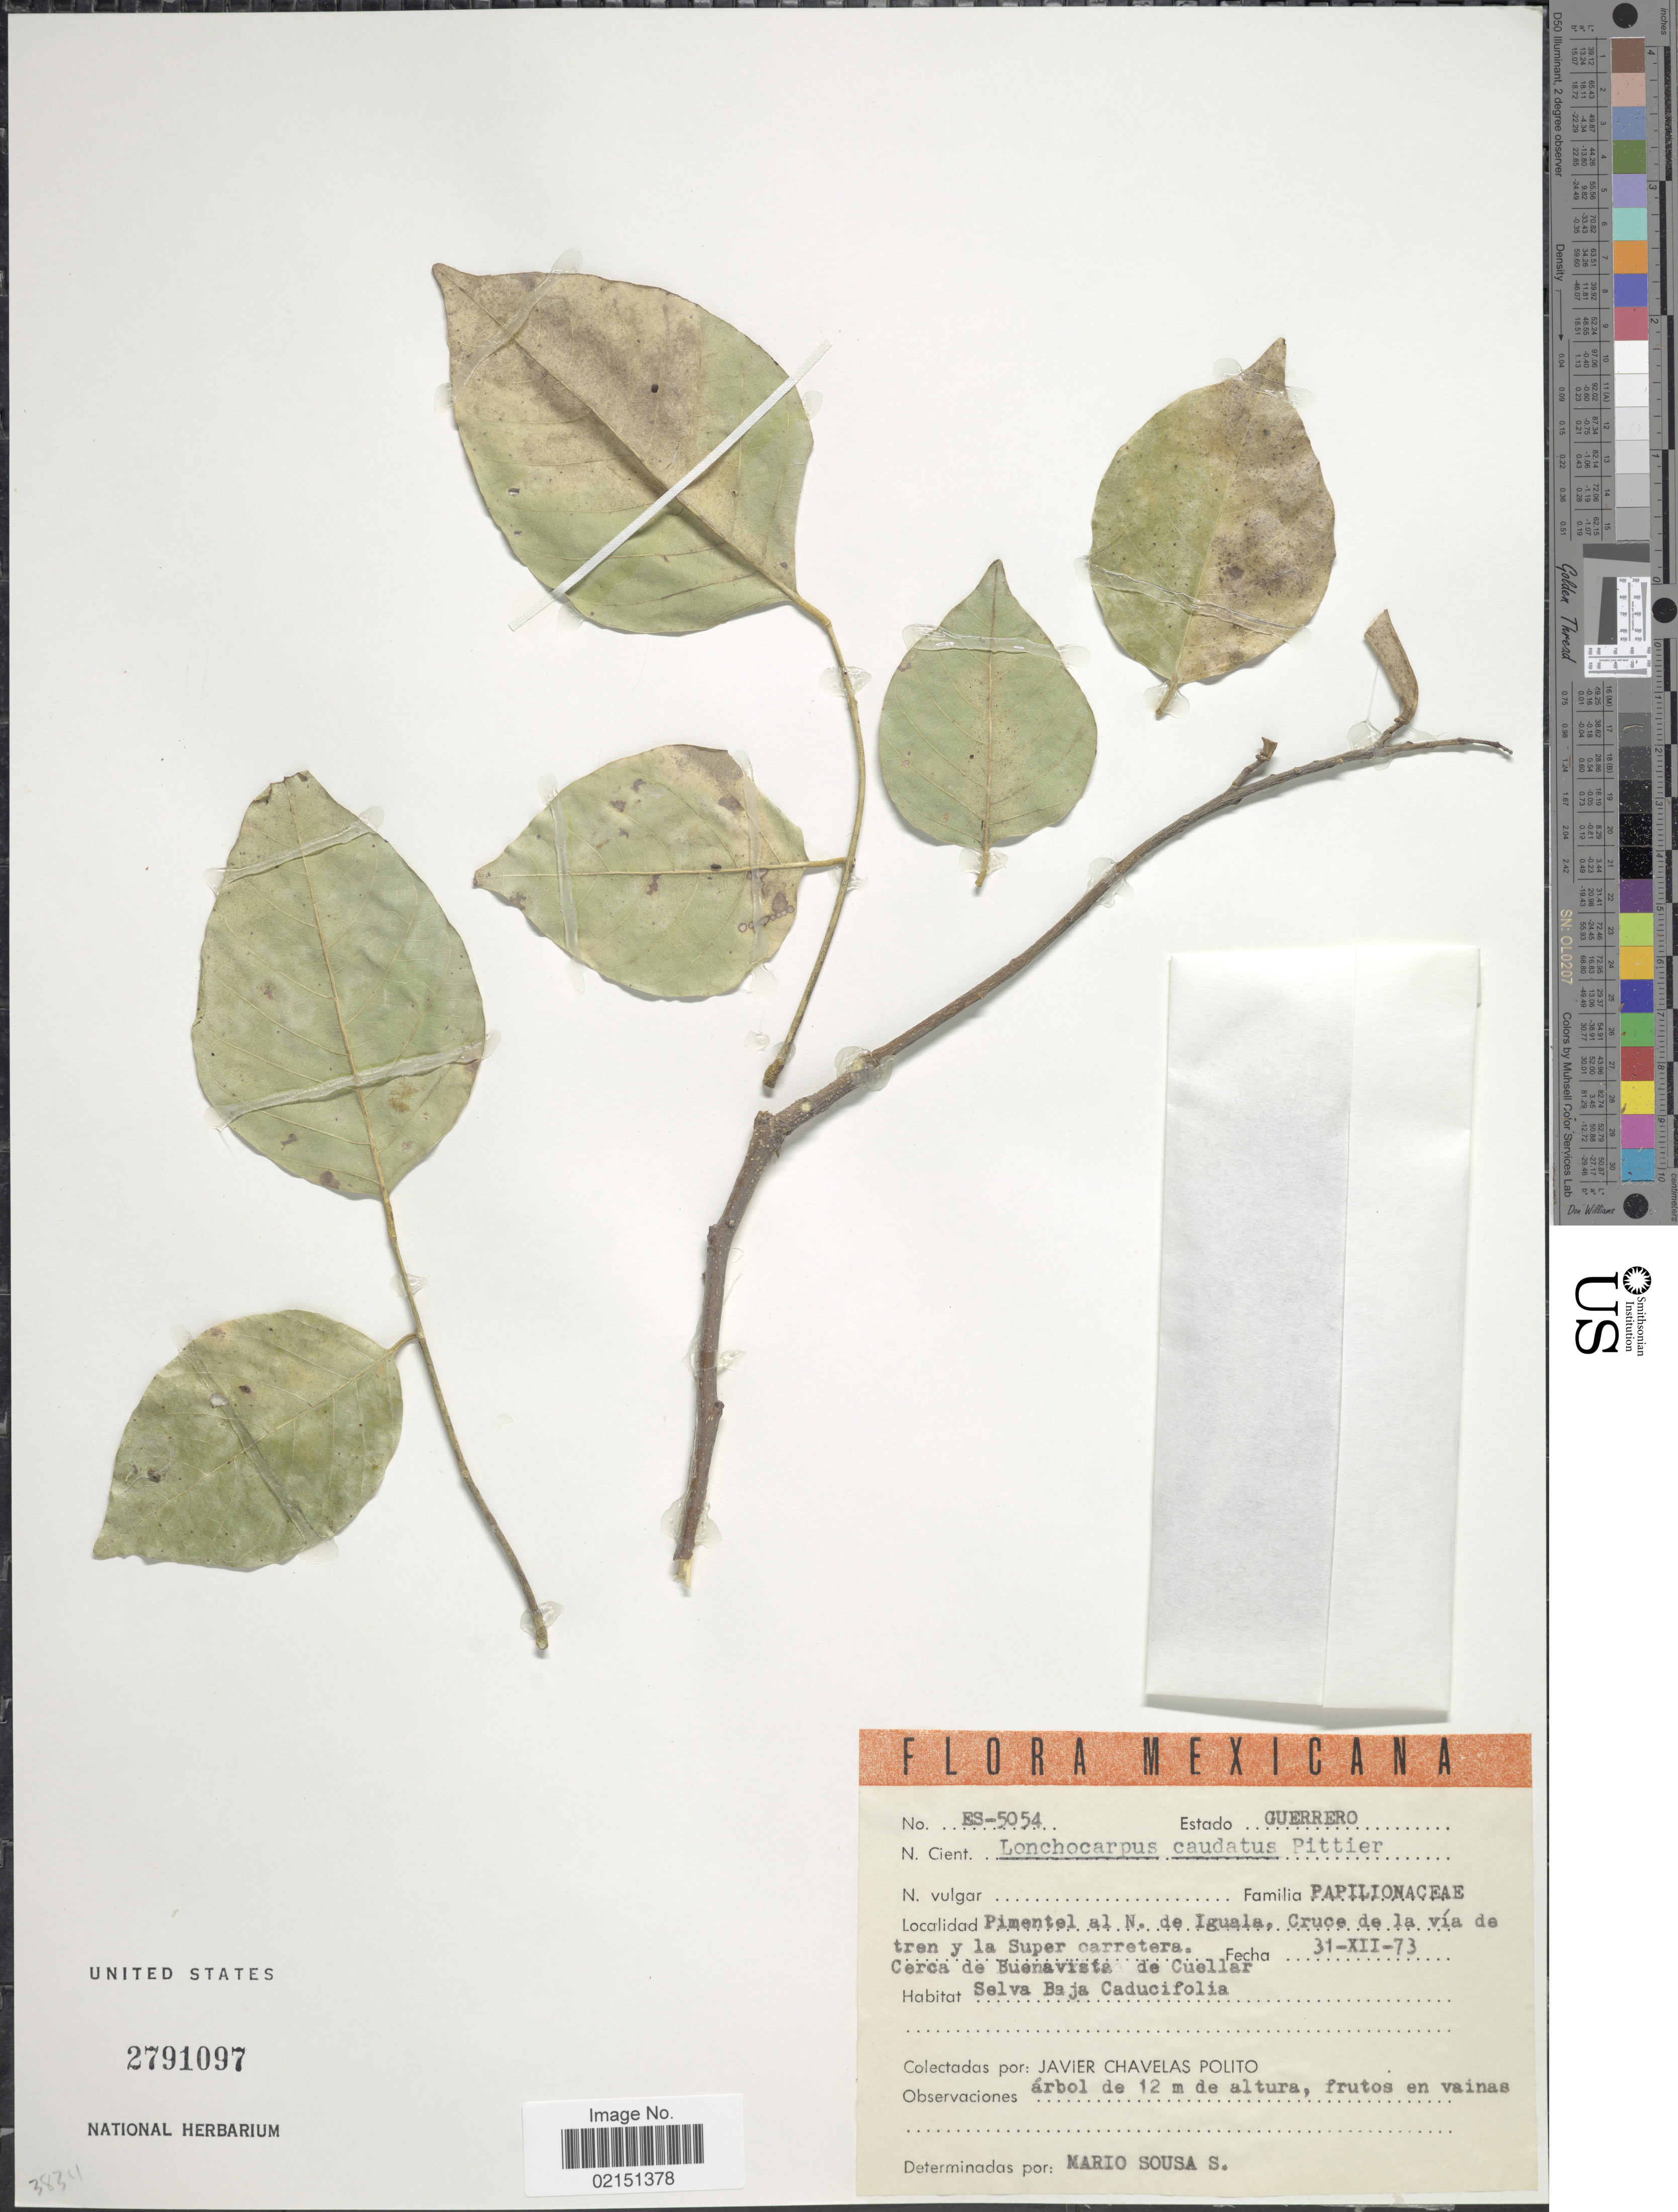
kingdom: Plantae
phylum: Tracheophyta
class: Magnoliopsida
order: Fabales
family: Fabaceae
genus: Lonchocarpus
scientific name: Lonchocarpus caudatus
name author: Pittier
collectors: J. Chavelas P.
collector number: ES-5054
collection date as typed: Transcribed d/m/y: 31/12/73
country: Mexico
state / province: Guerrero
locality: Estado Guerrero, Pimetal al N. de Iguala, Cruce de la via de tren y la Super carretera, Cerca de Buenavista de Cuellar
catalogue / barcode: US 2791097